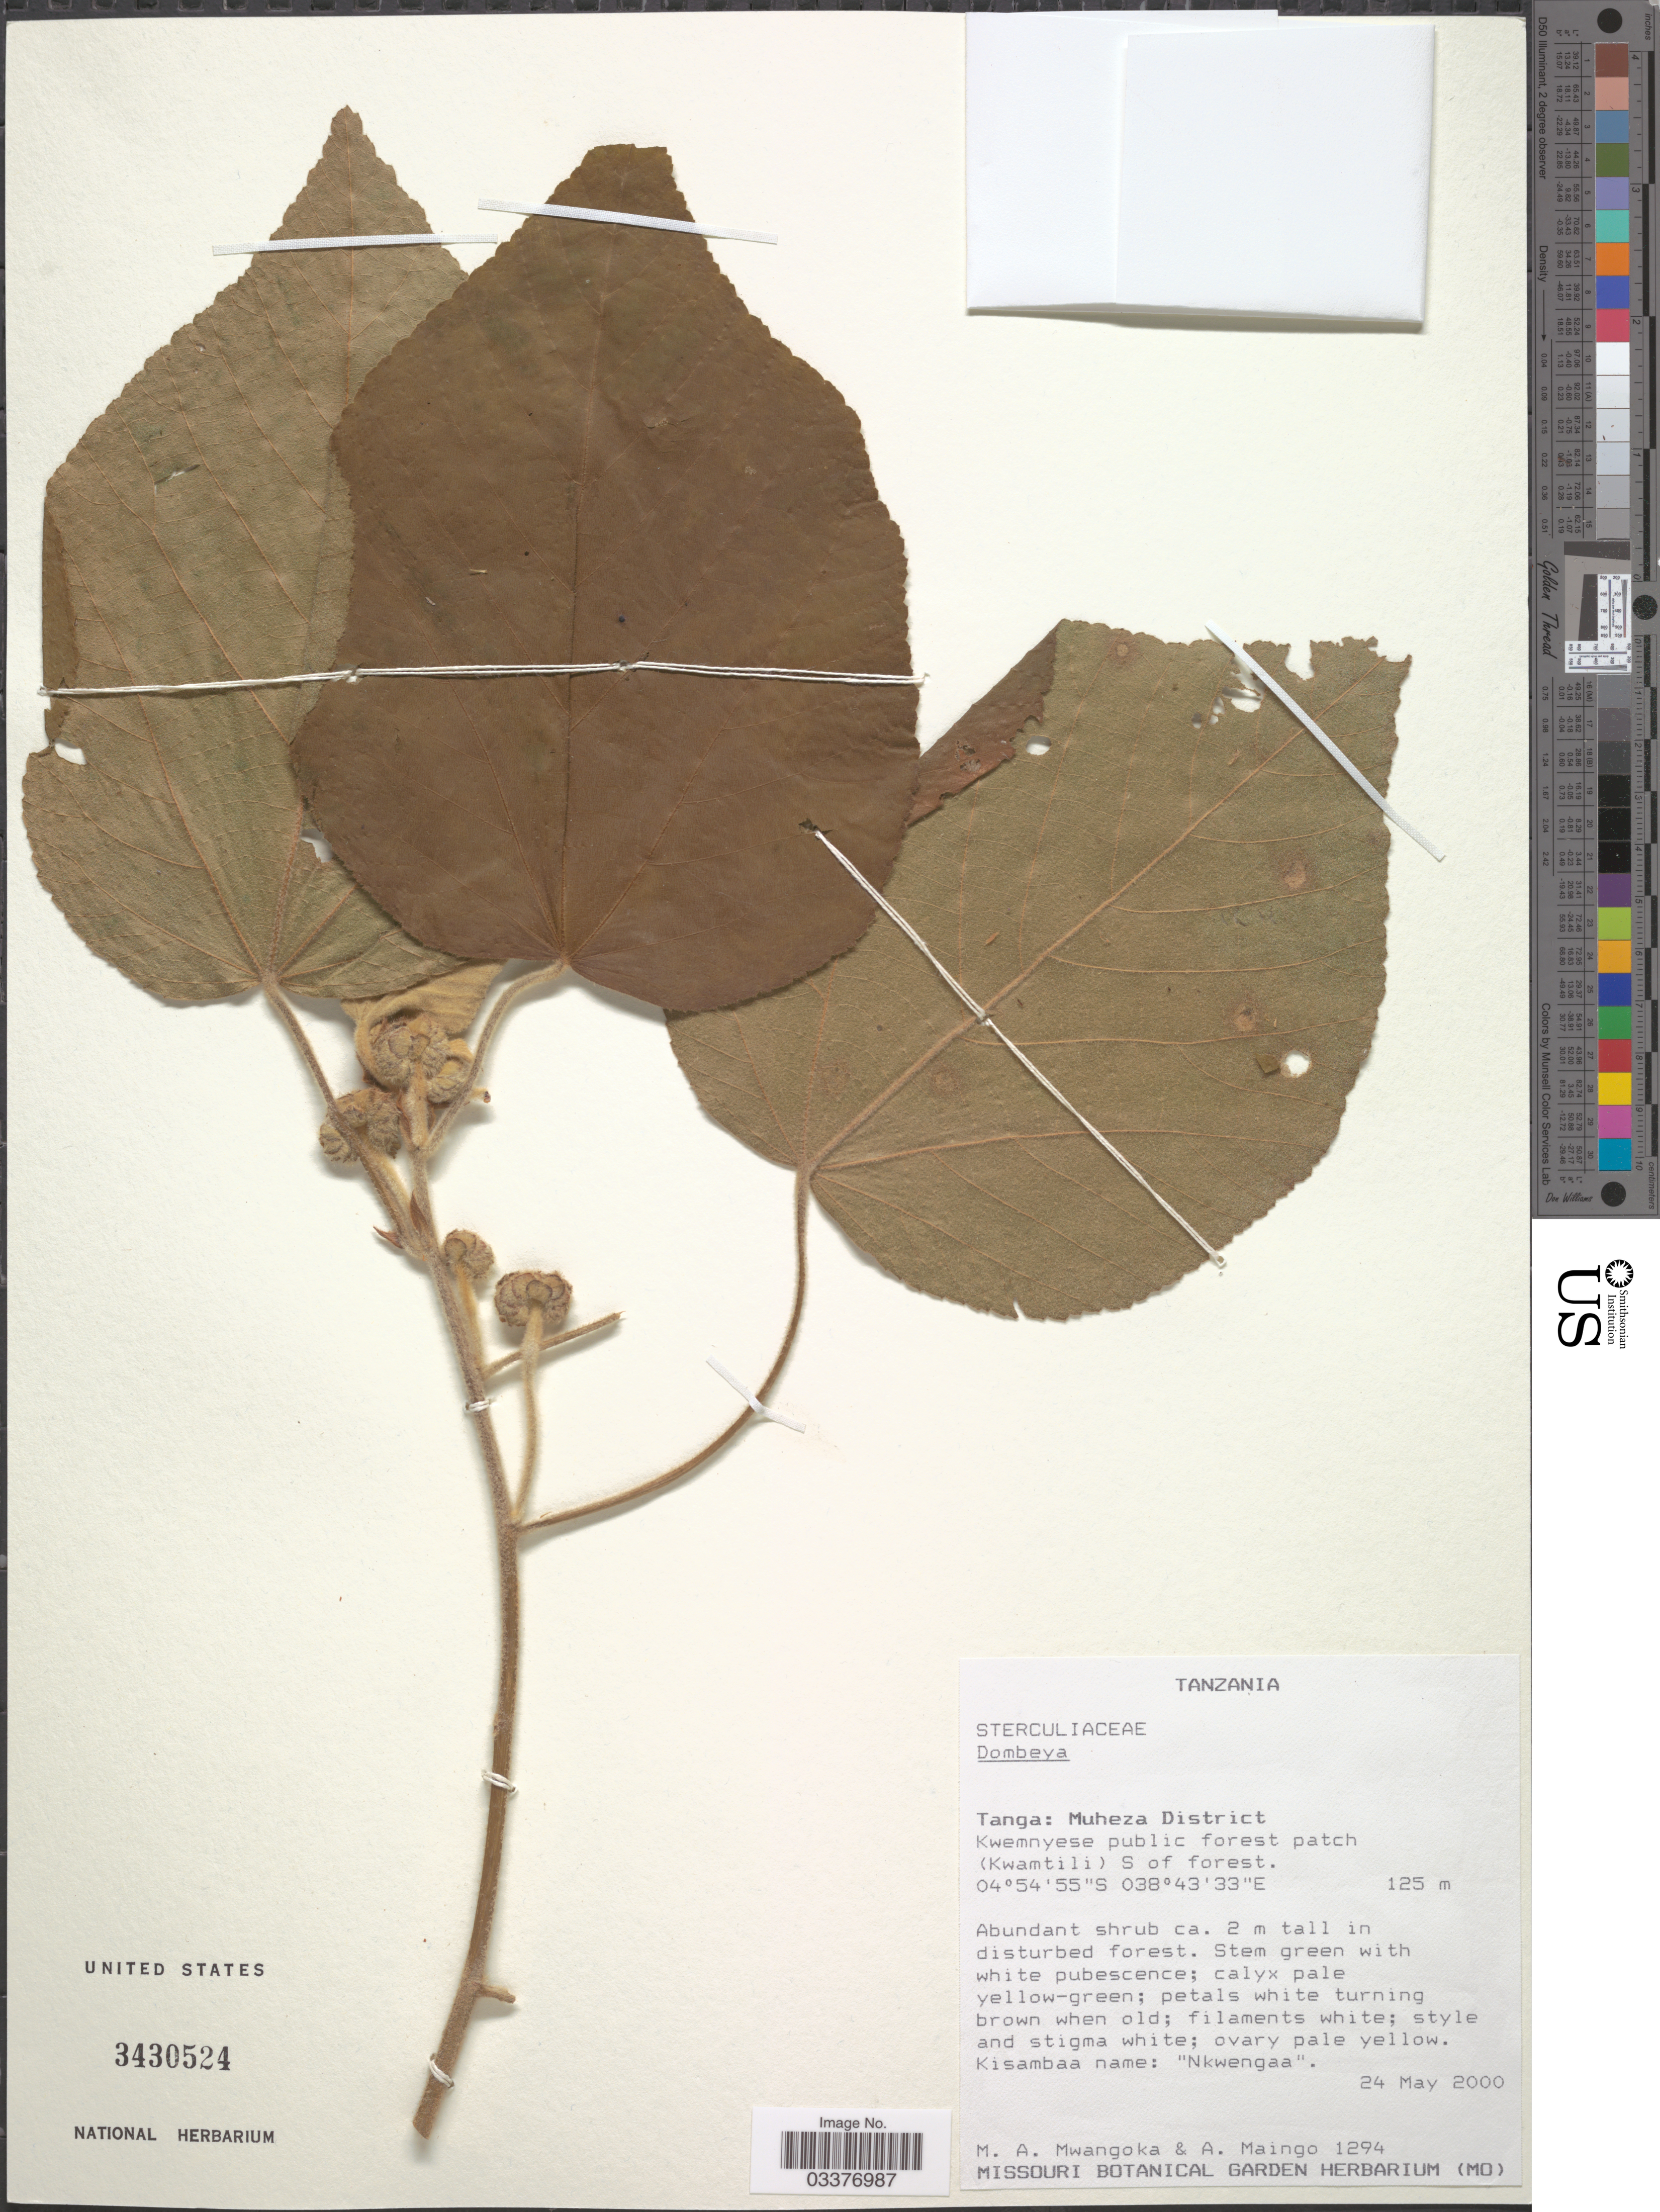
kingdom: Plantae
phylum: Tracheophyta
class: Magnoliopsida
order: Malvales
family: Malvaceae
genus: Dombeya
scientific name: Dombeya cincinnata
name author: K. Schum.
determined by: Jourdain-Fievet, L.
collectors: M. A. Mwangoka & A. Maingo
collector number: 1294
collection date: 2000-05-24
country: Tanzania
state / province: Tanga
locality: Muheza District, Kwemnyese public forest patch (Kwamtili) S of forest.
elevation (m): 125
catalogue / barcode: US 3430524